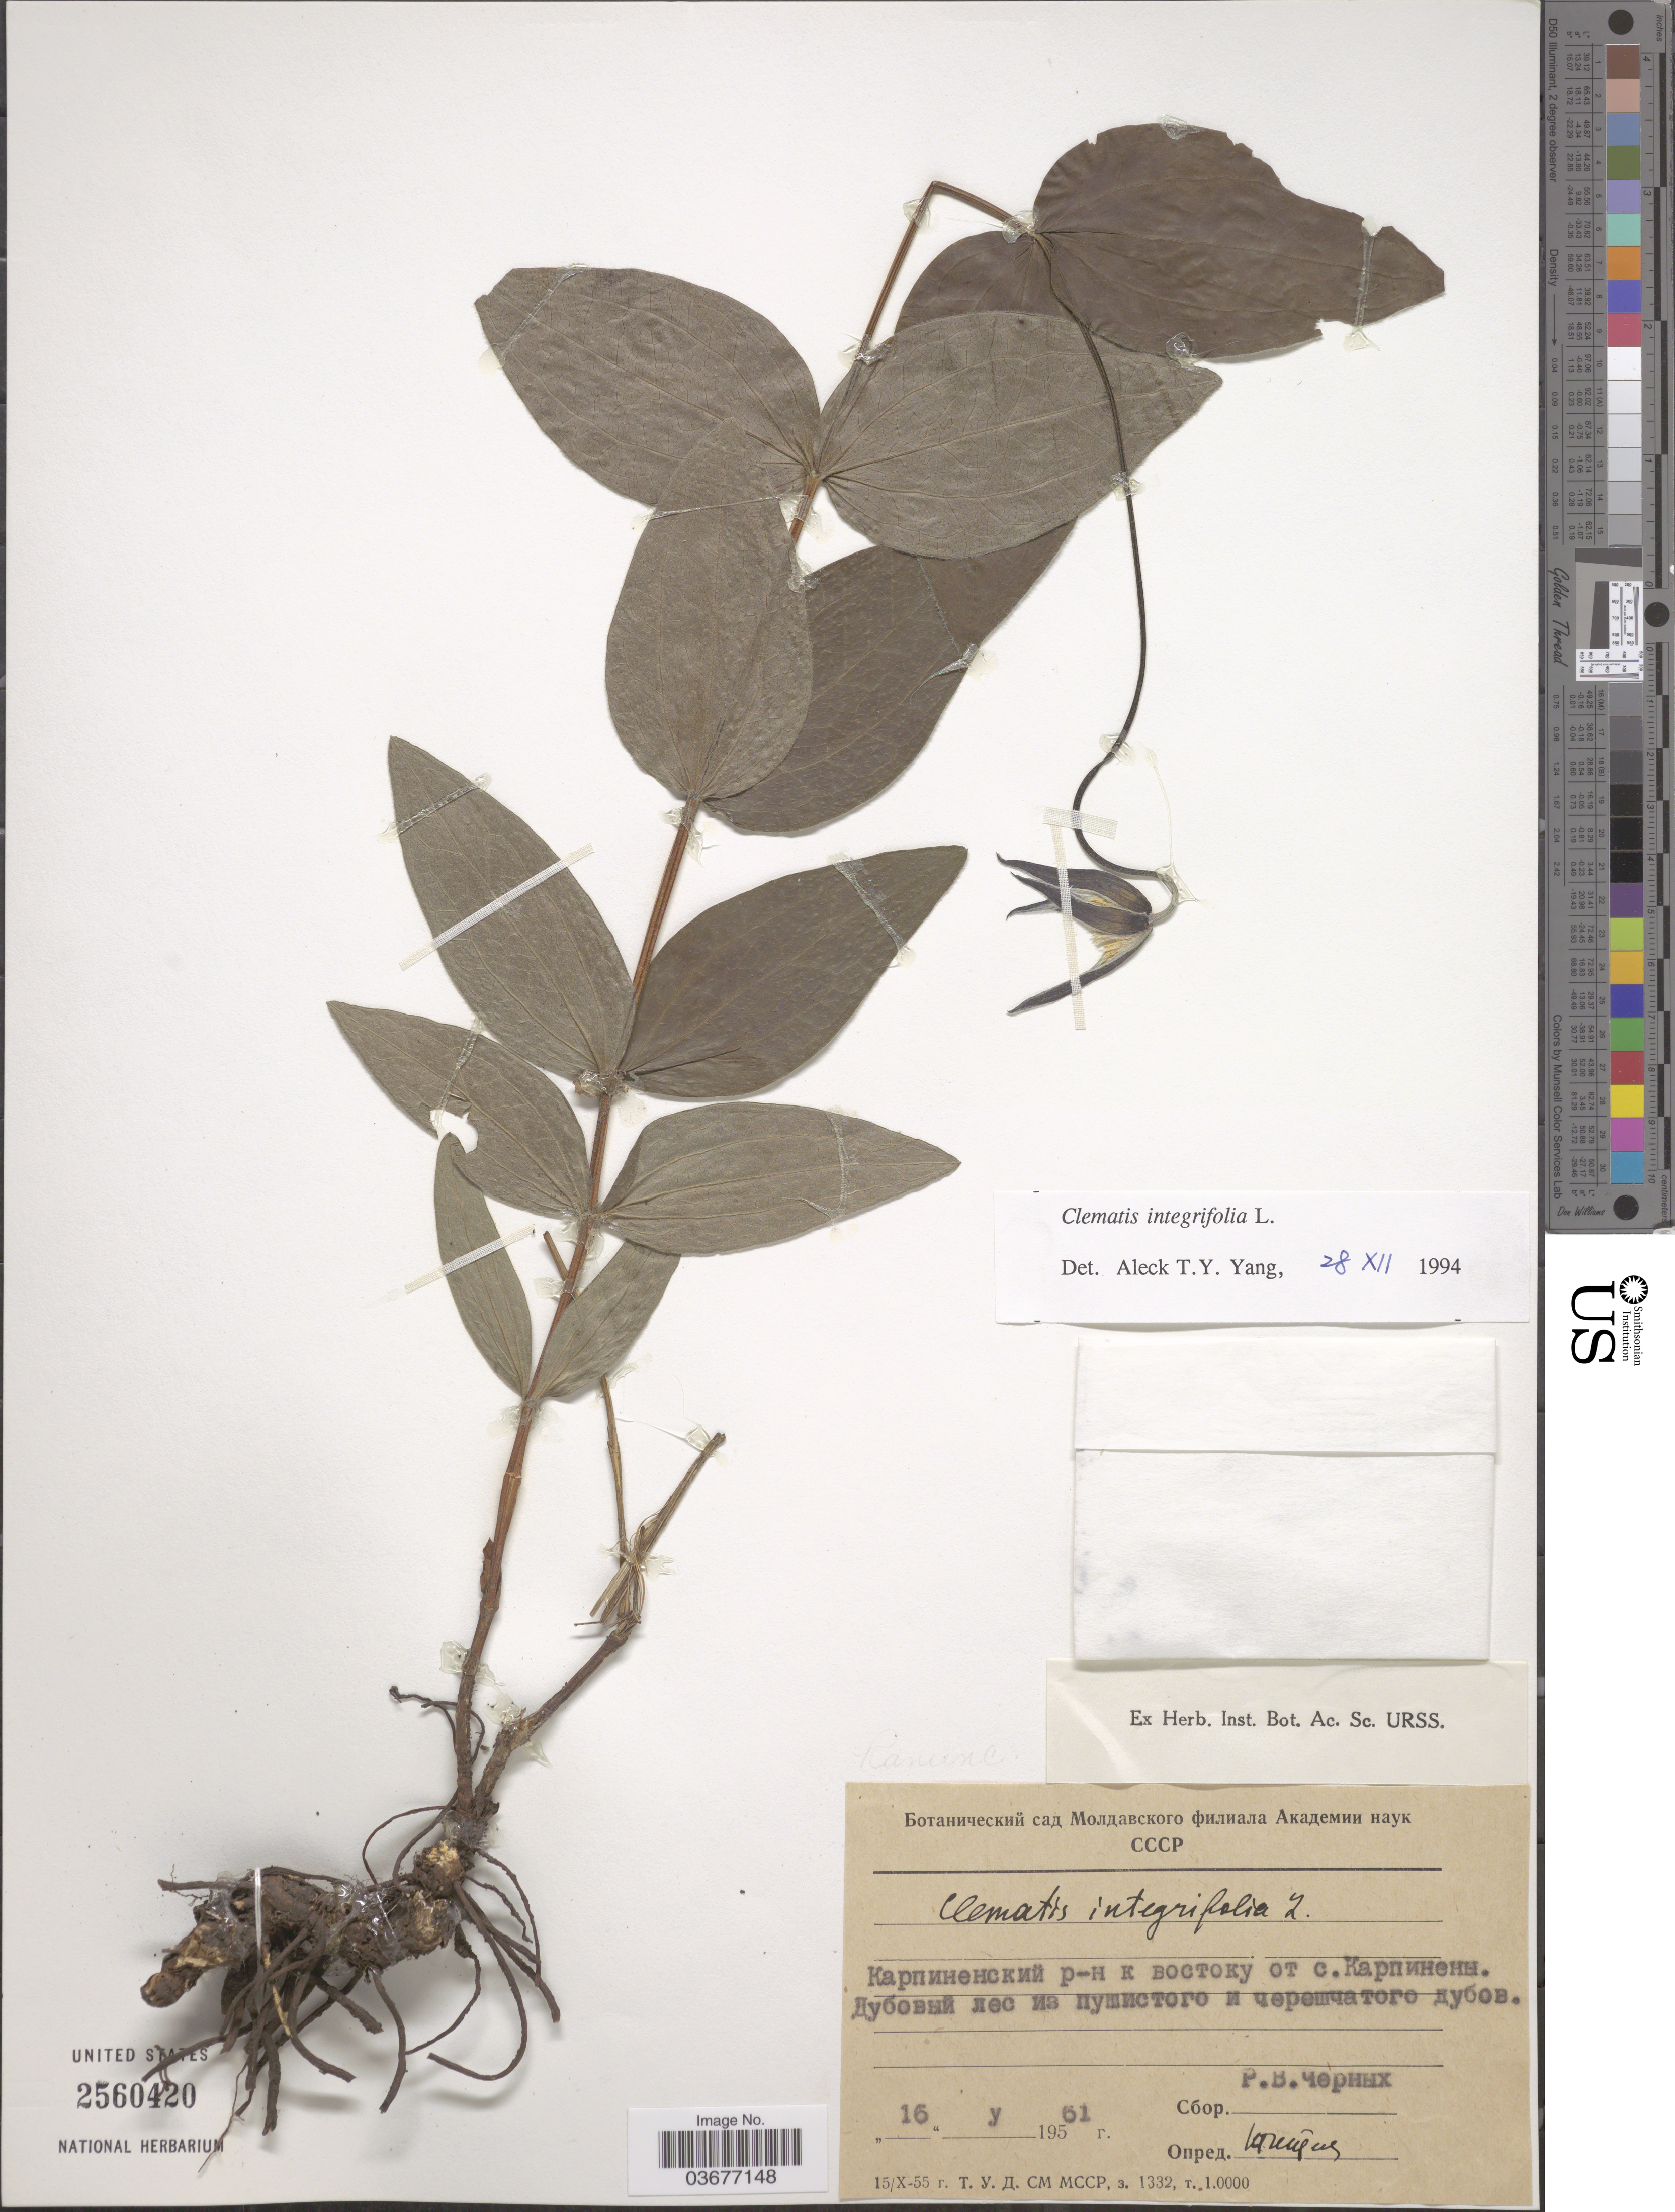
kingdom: Plantae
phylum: Tracheophyta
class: Magnoliopsida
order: Ranunculales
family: Ranunculaceae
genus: Clematis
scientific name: Clematis integrifolia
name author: L.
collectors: R. Chernykh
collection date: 1961-05-16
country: Moldova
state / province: Hincesti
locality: E of village Carpineni.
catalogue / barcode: US 2560420